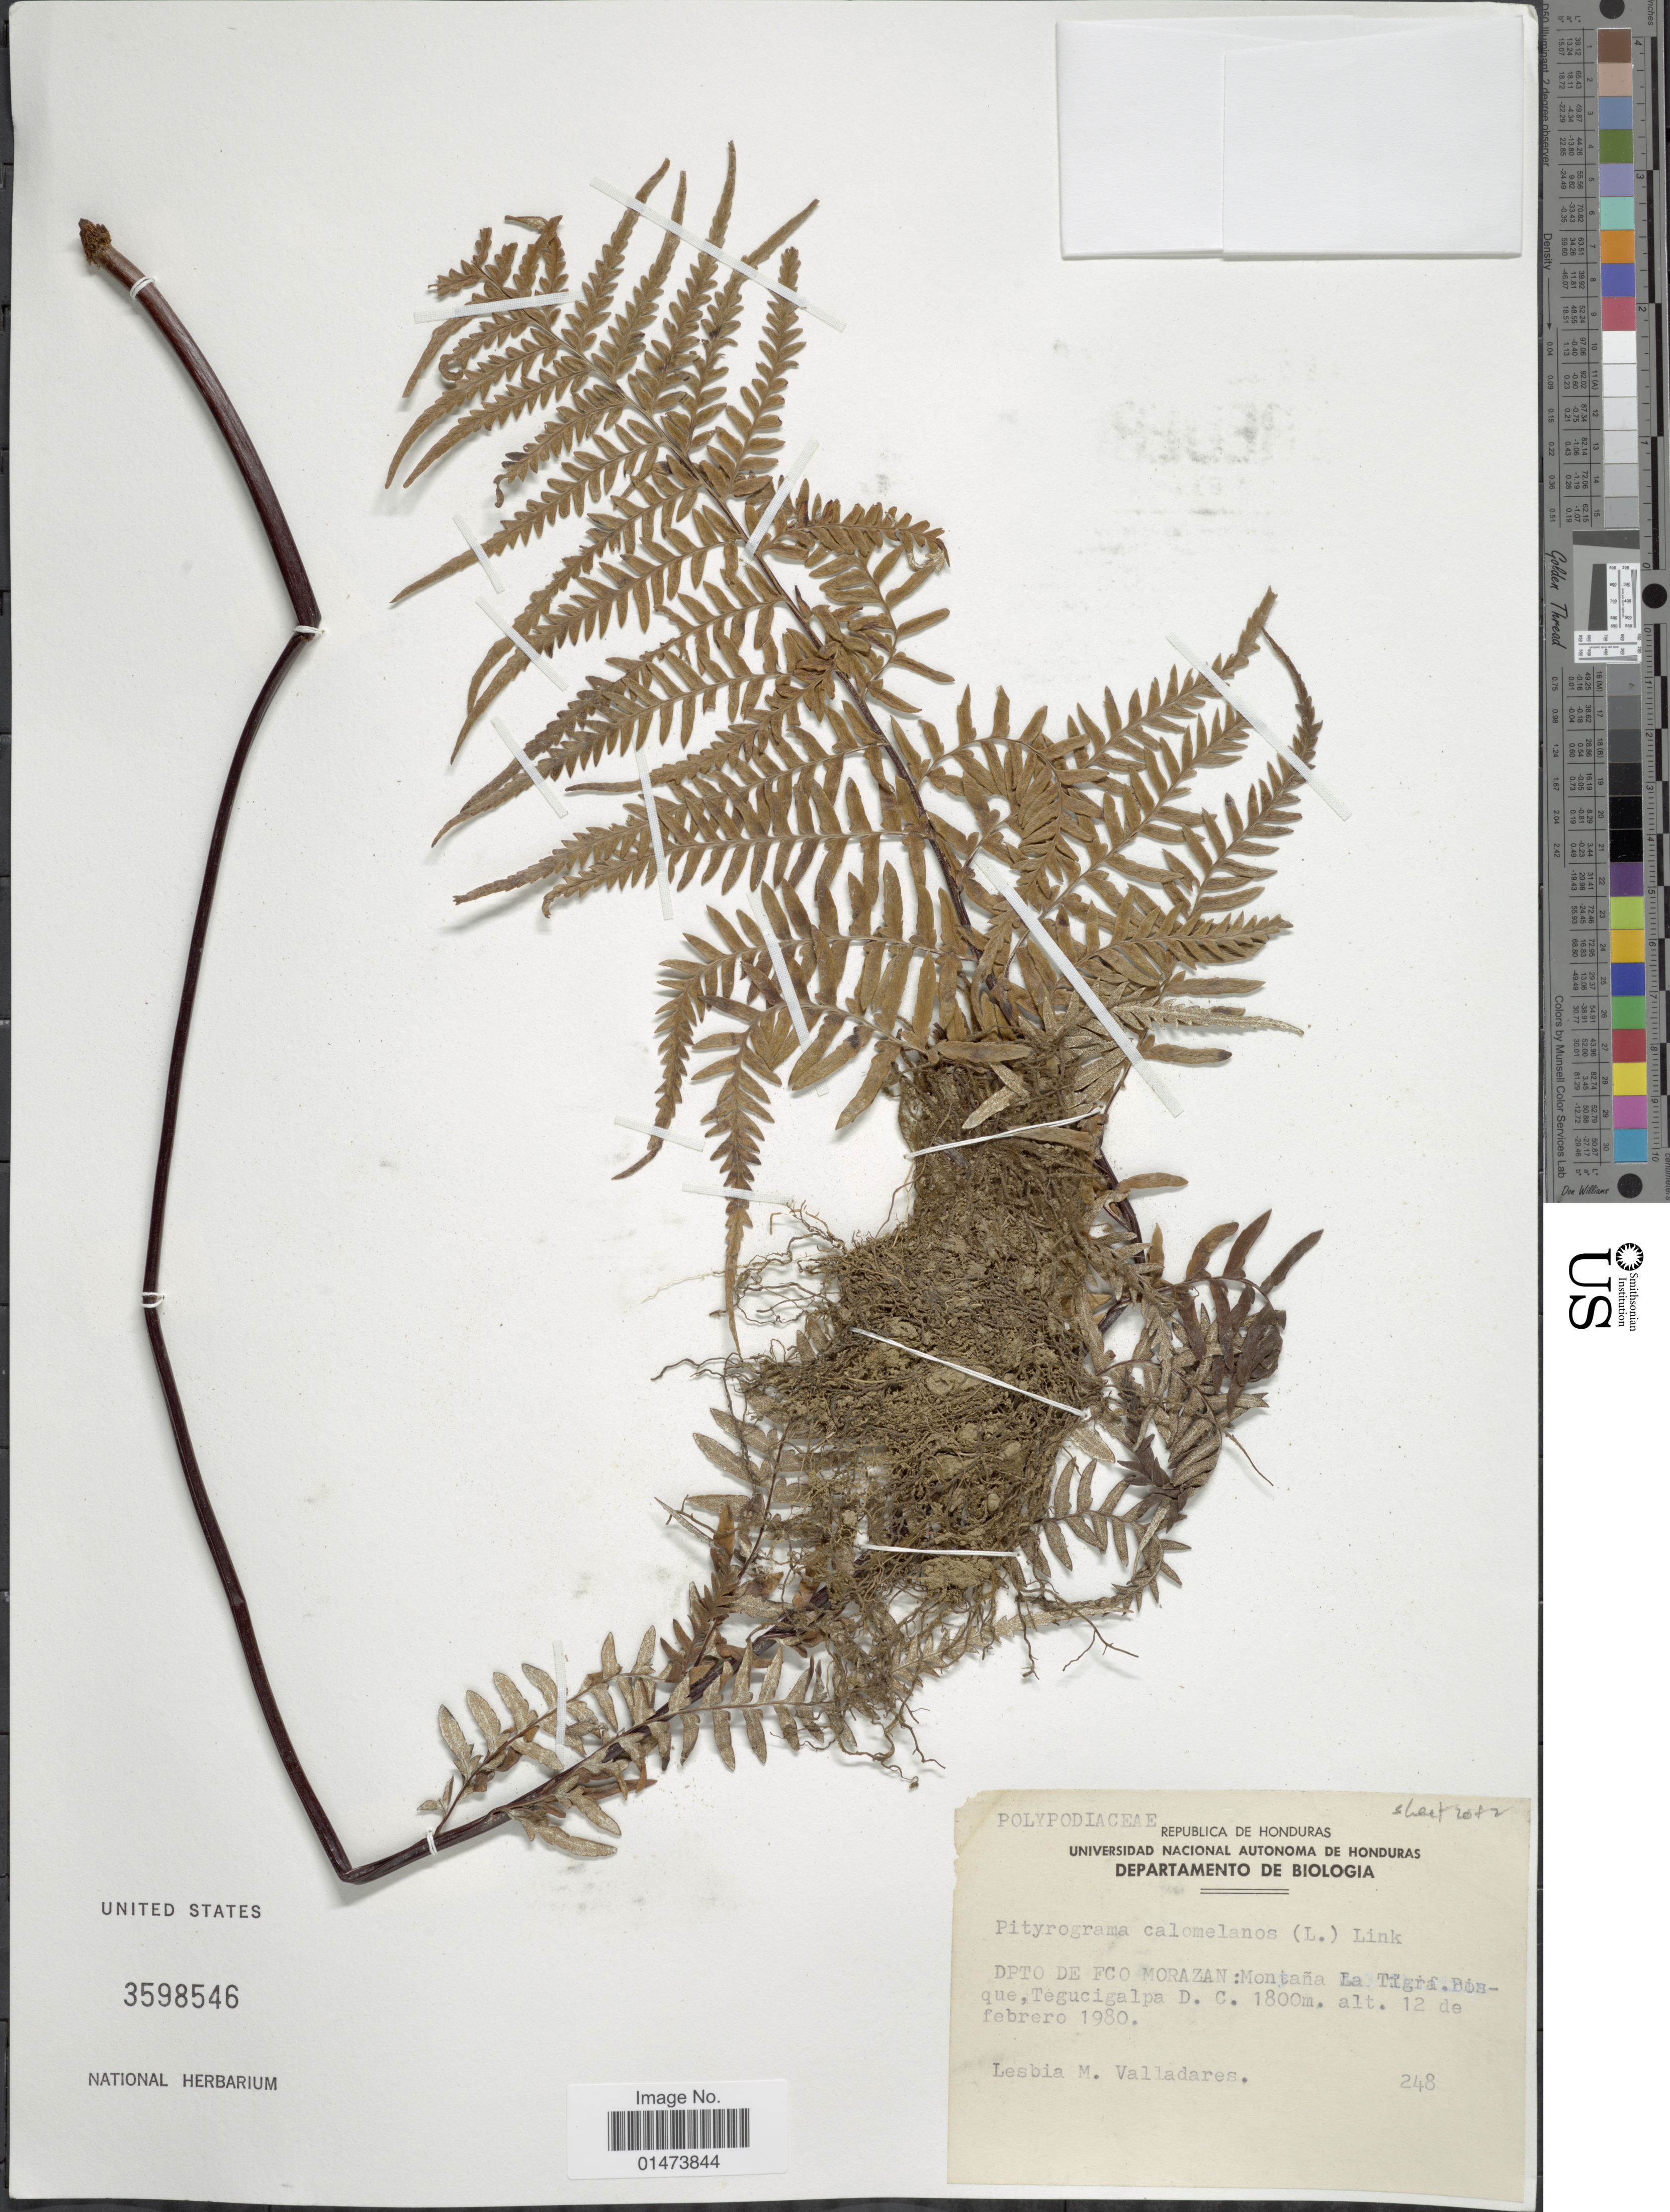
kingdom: Plantae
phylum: Tracheophyta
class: Polypodiopsida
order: Polypodiales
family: Pteridaceae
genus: Pityrogramma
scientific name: Pityrogramma calomelanos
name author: (L.) Link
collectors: M. Valladares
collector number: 248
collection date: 1980-02-12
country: Honduras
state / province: Fco. Morazán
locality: DPTO de FCO.Morazan: Montania la Tigra.Bosque, Tegucigalpa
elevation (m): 1800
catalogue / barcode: US 3598546